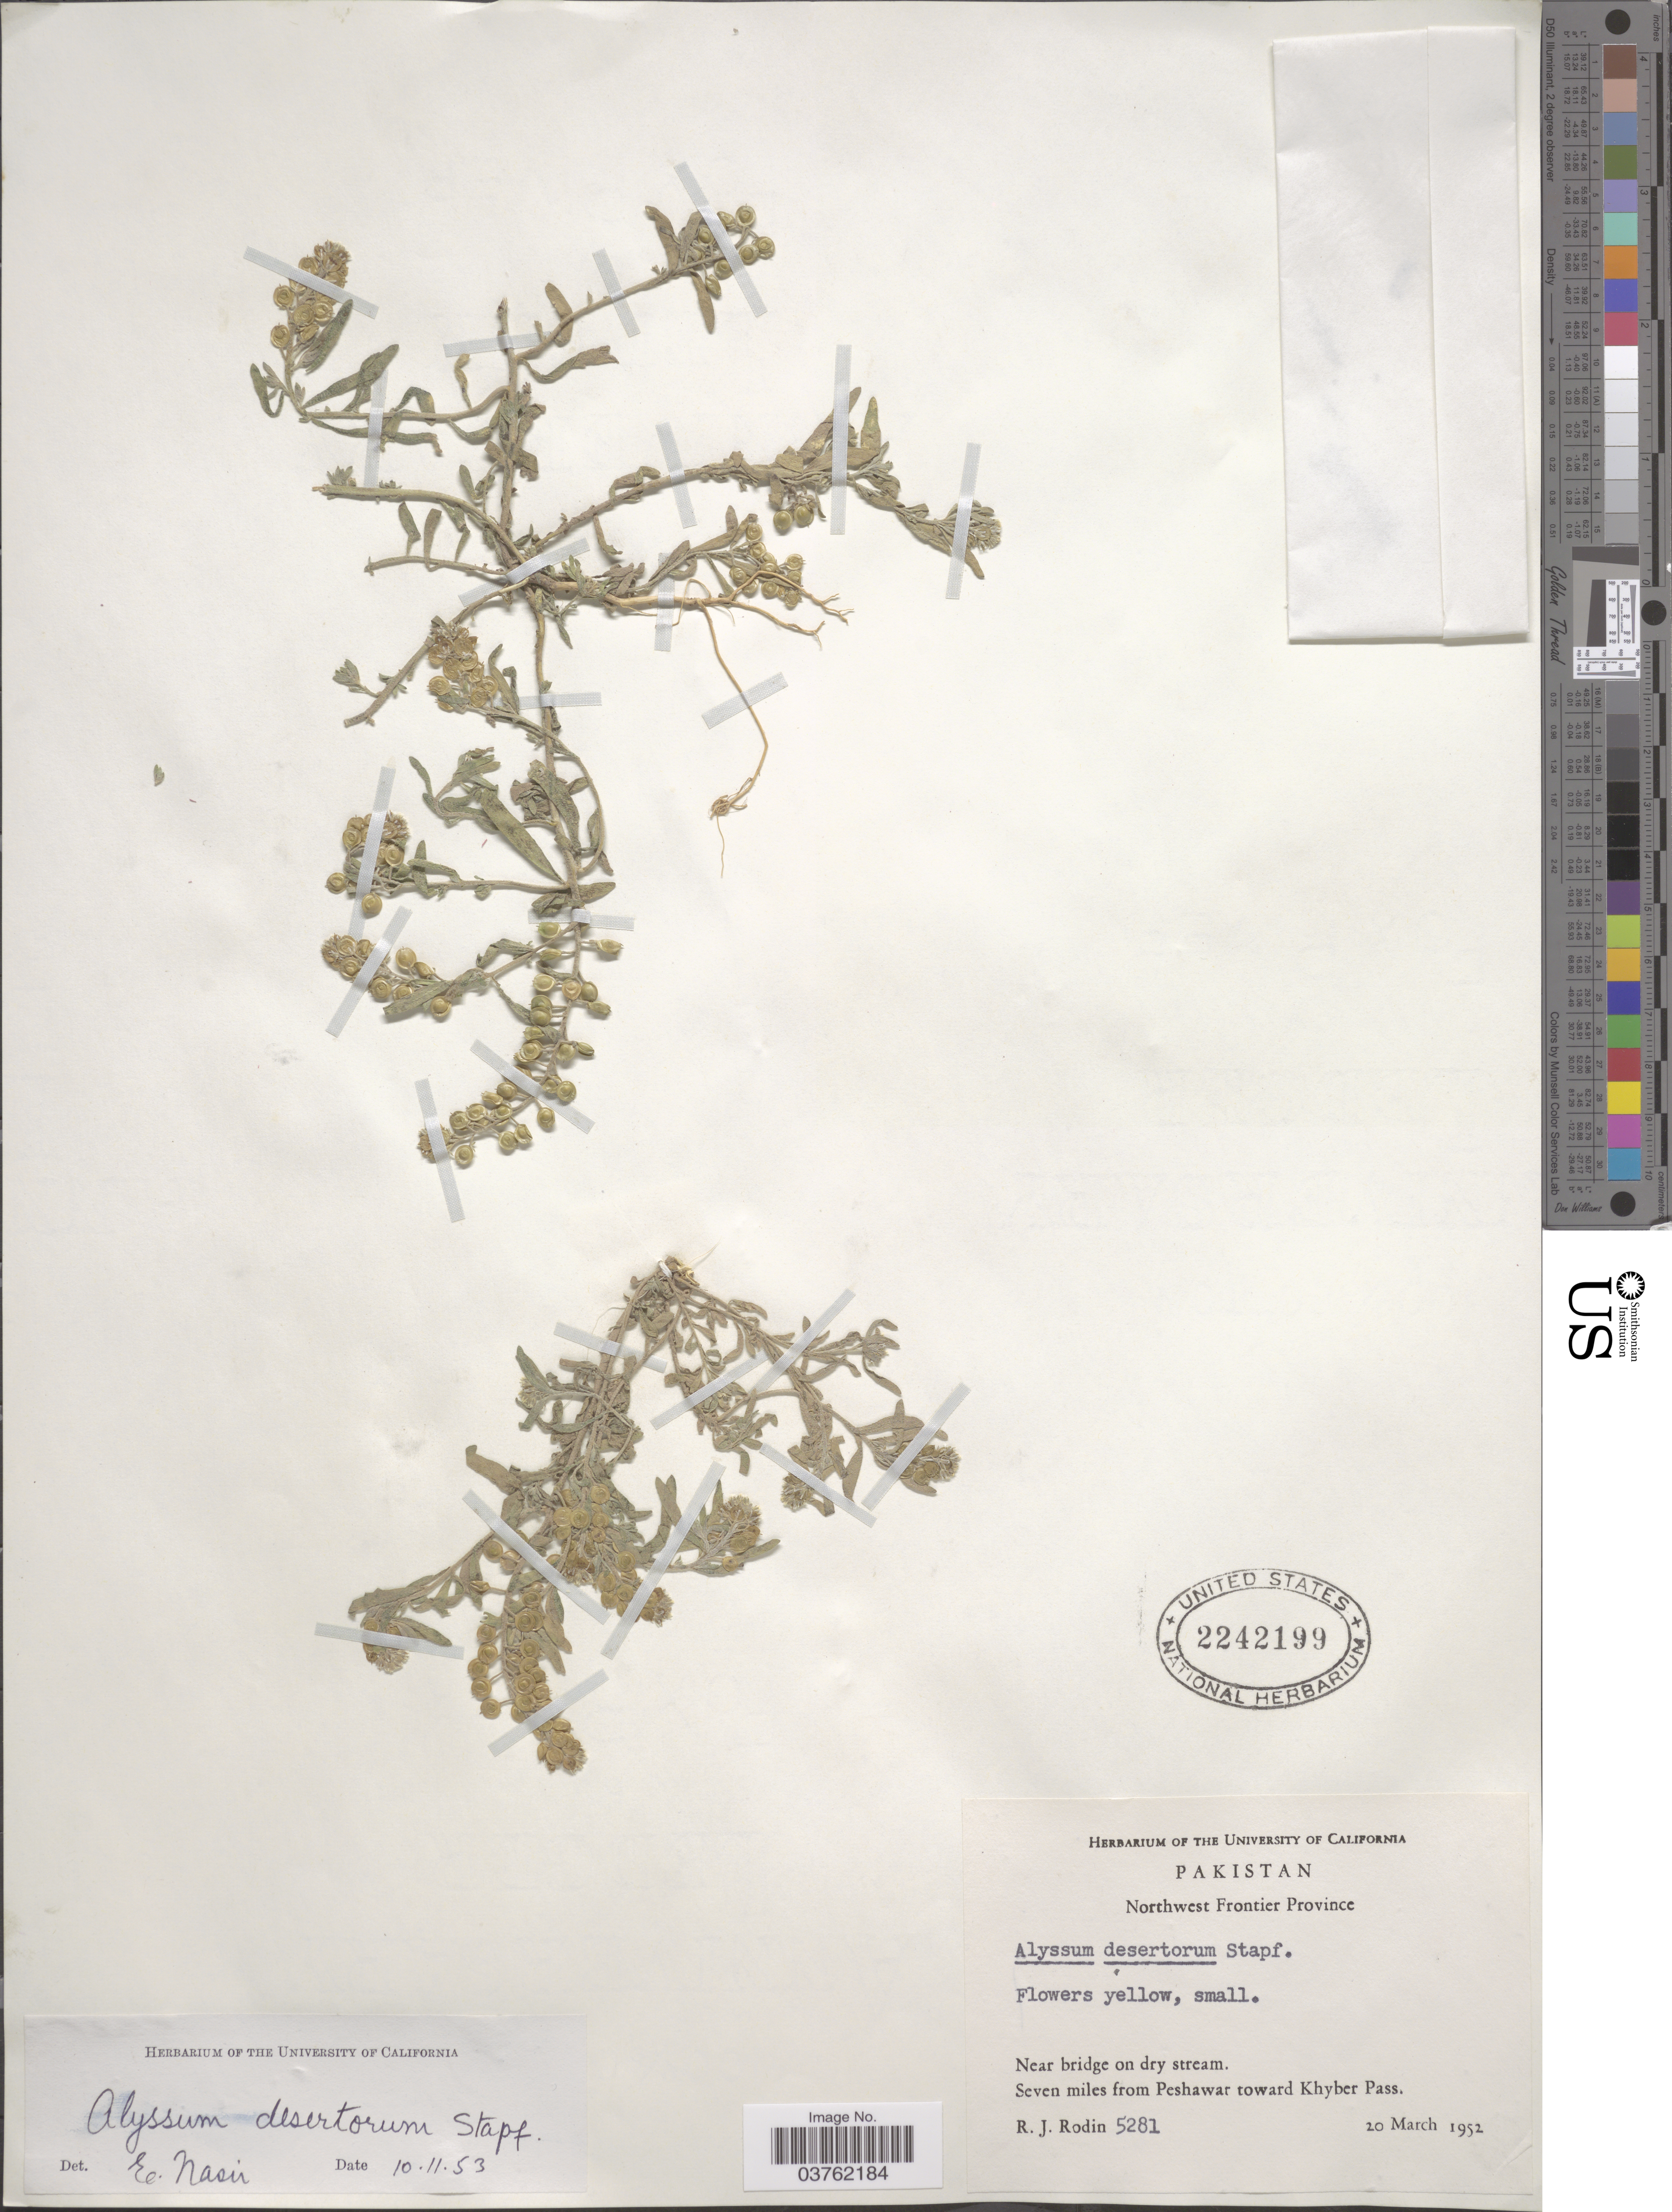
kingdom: Plantae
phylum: Tracheophyta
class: Magnoliopsida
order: Brassicales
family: Brassicaceae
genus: Alyssum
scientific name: Alyssum desertorum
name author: Stapf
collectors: R. J. Rodin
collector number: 5281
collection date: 1952-03-20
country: Pakistan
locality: Northwest Frontier Province. Near bridge on dry stream. Seven miles from Peshawar toward Khyber Pass.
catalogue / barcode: US 2242199